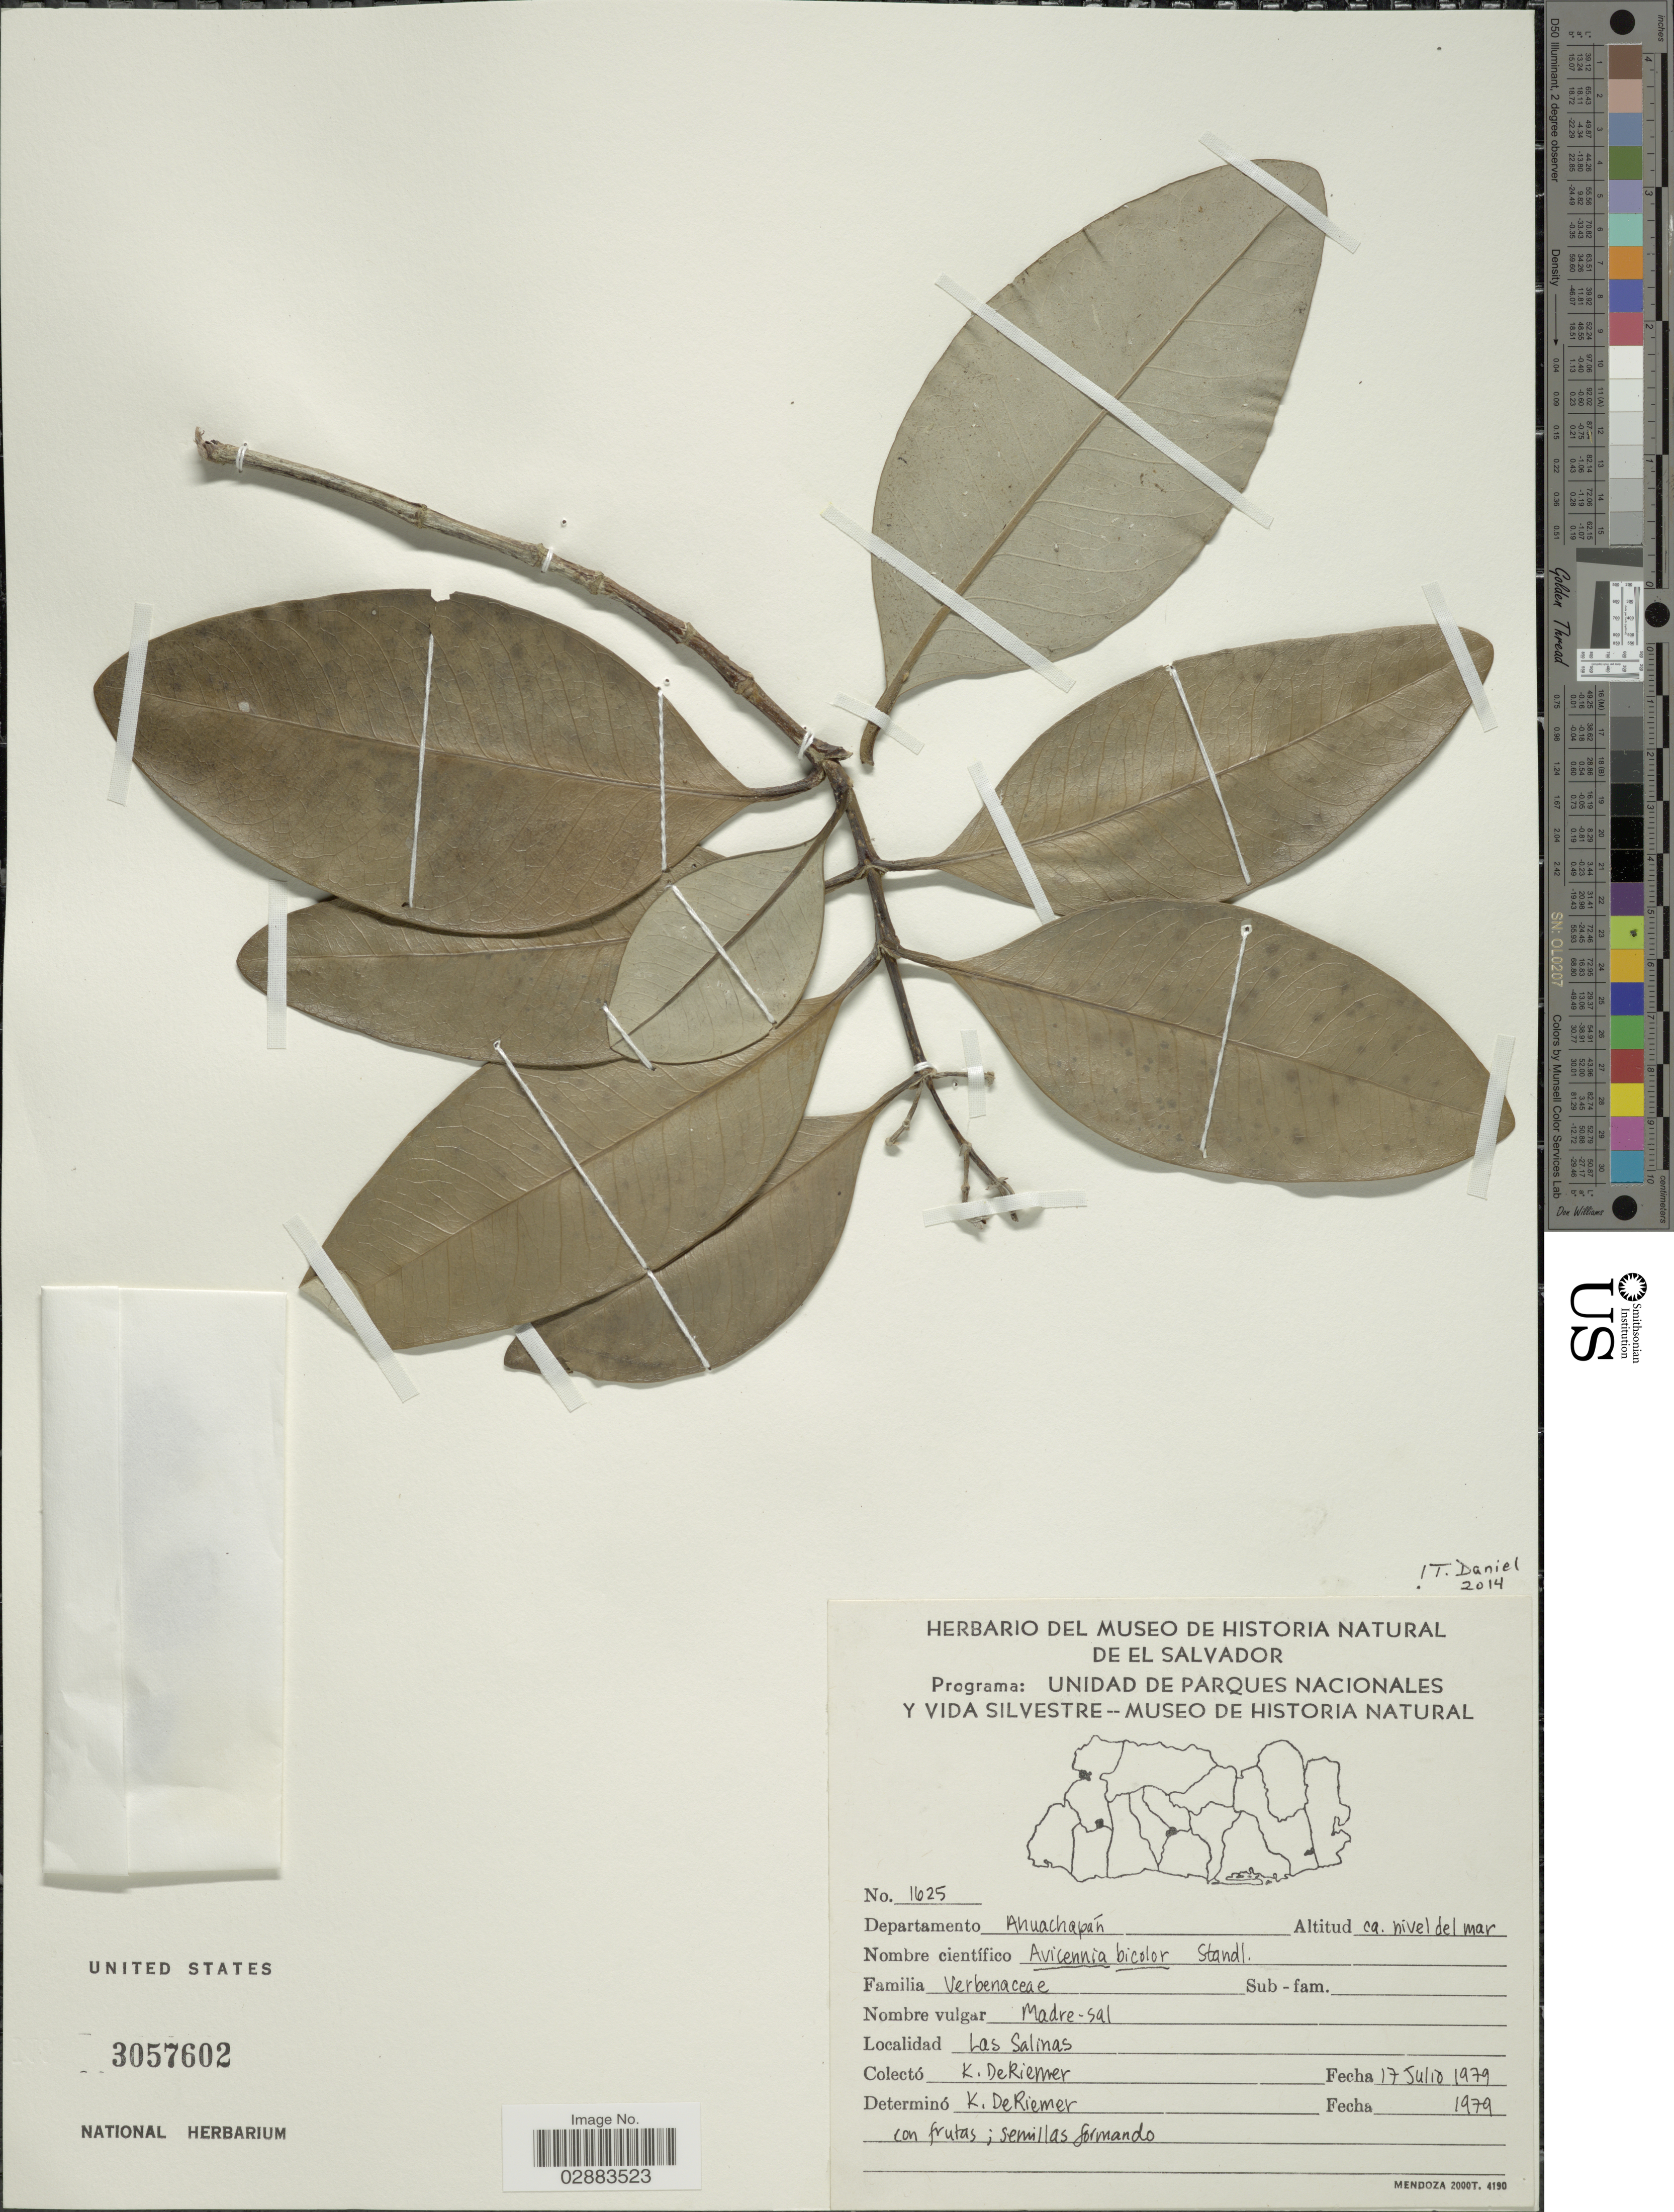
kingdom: Plantae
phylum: Tracheophyta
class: Magnoliopsida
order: Lamiales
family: Acanthaceae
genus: Avicennia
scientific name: Avicennia bicolor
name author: Standl.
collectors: K. DeRiemer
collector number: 1625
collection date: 1979-07-17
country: El Salvador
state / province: Ahuachapan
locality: Departamento Ahuachapán. Las Salinas.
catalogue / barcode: US 3057602